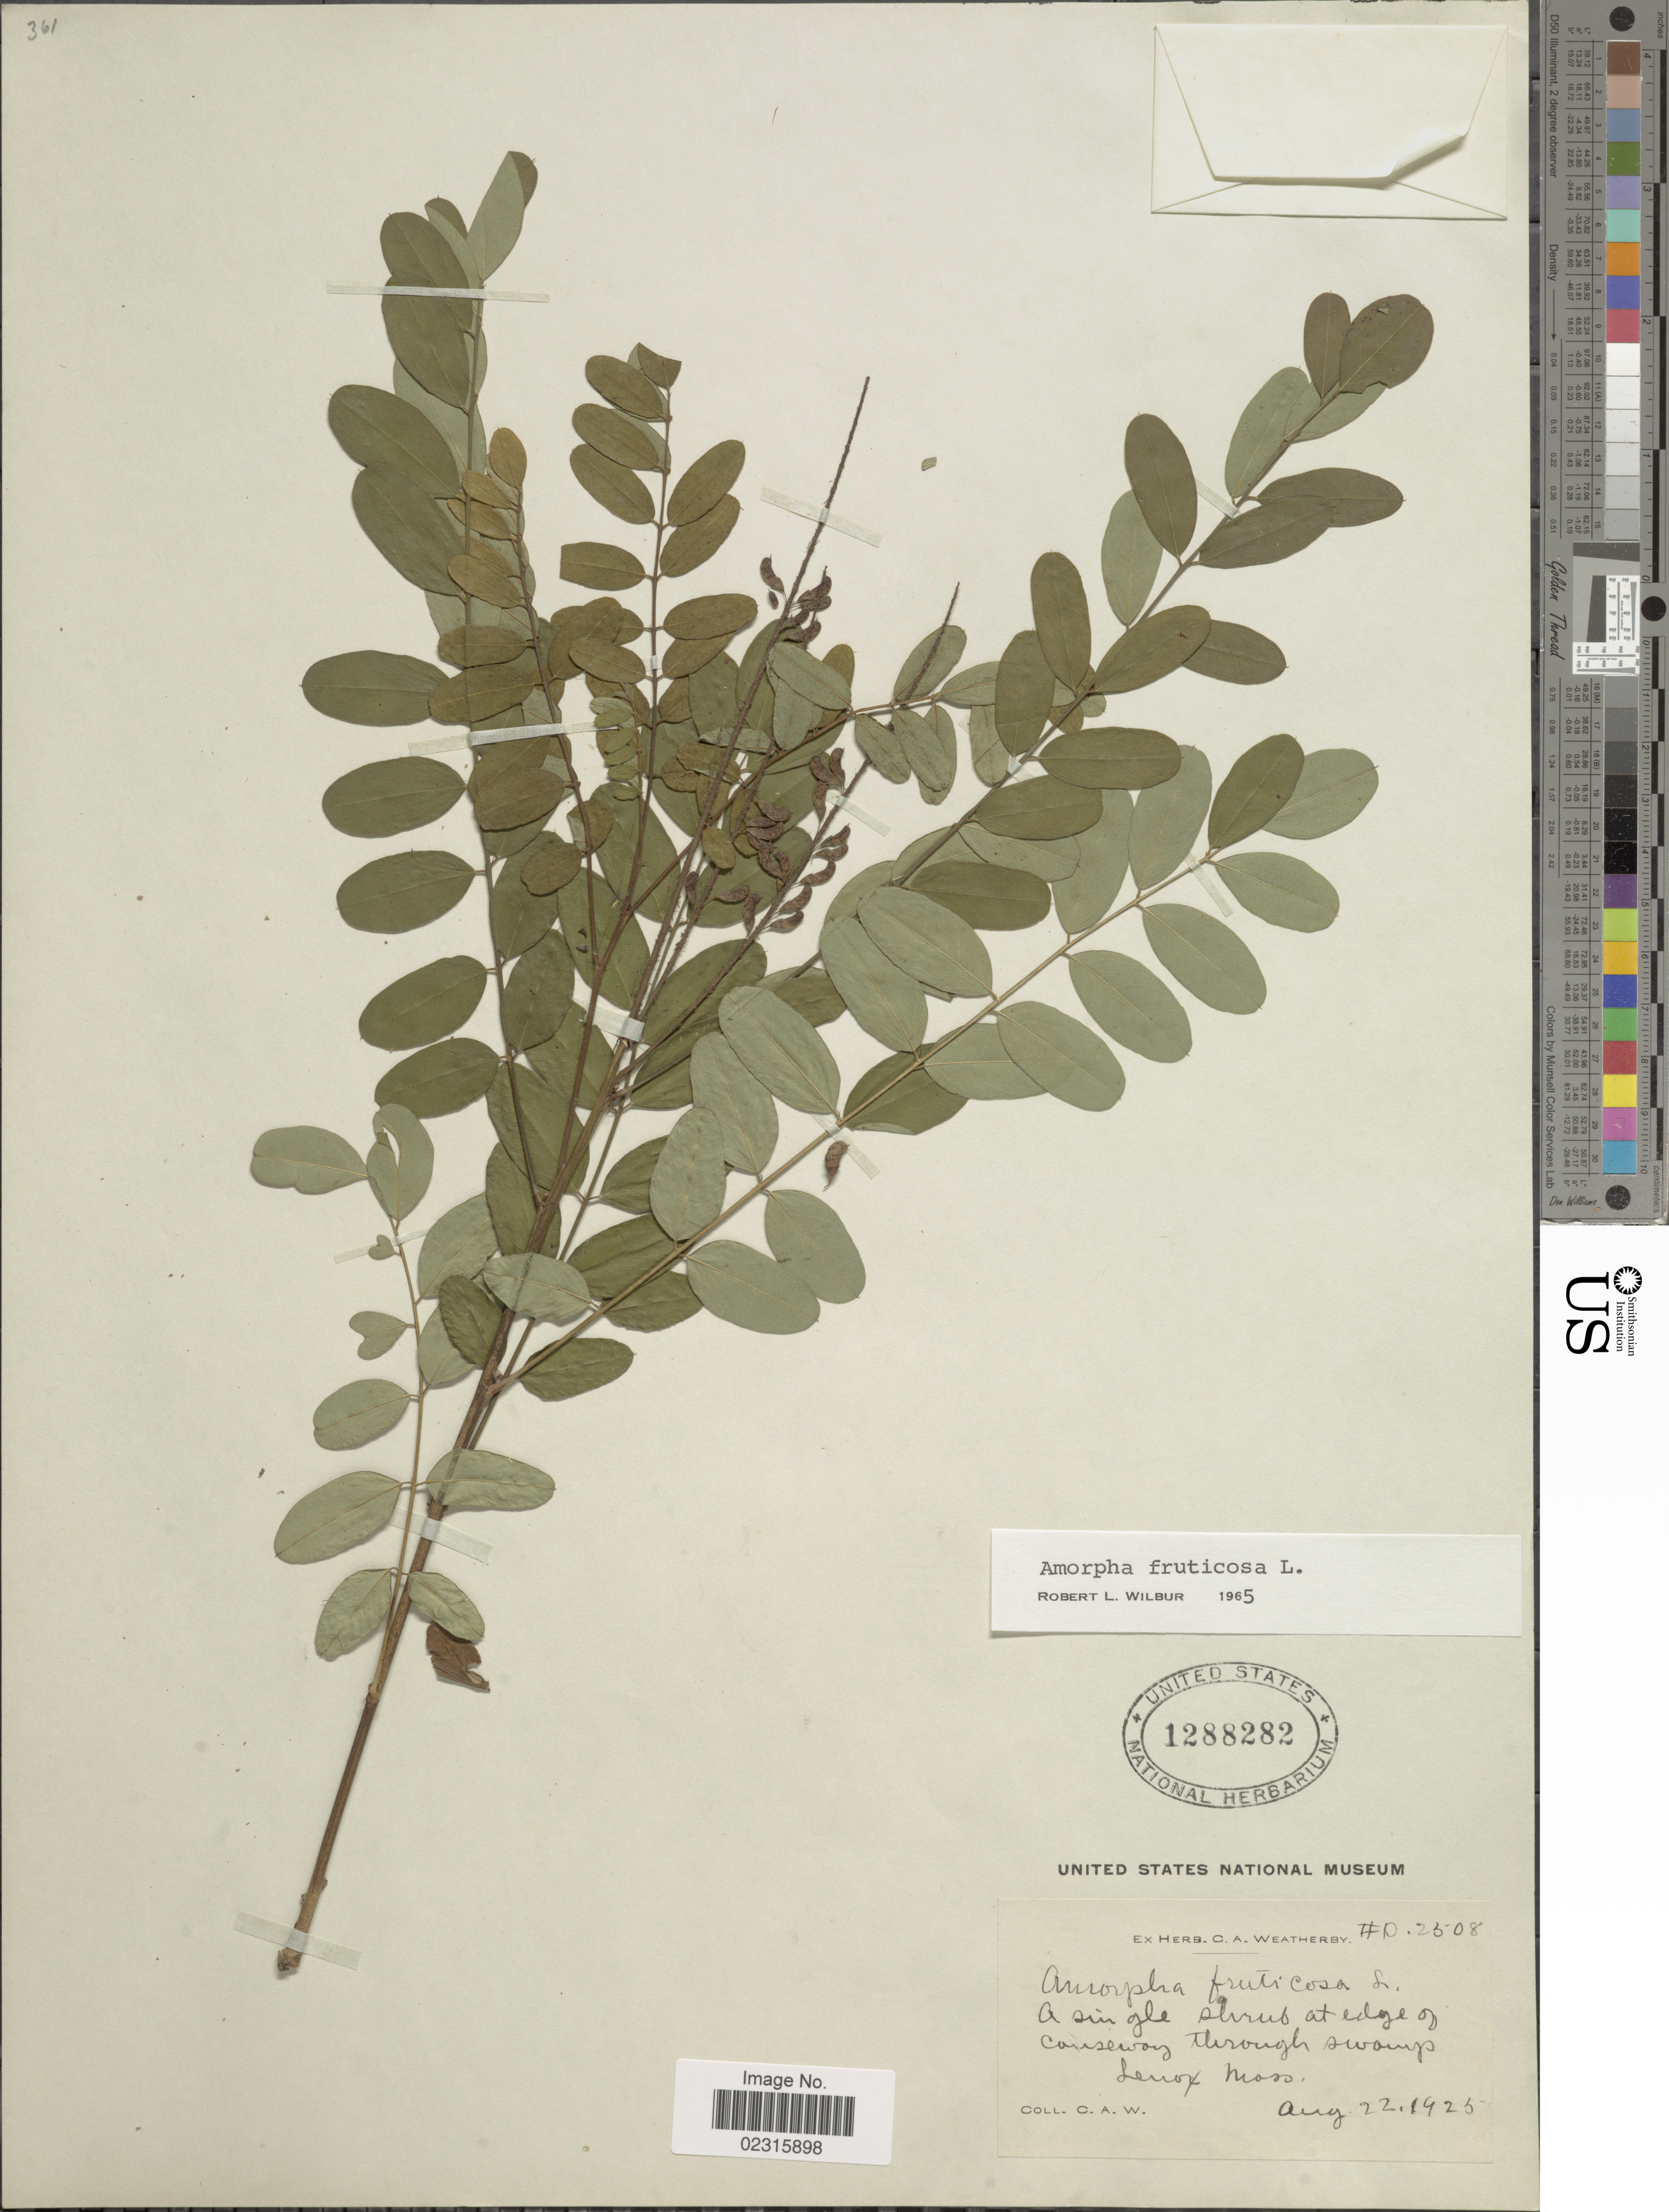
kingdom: Plantae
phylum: Tracheophyta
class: Magnoliopsida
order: Fabales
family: Fabaceae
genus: Amorpha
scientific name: Amorpha fruticosa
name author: L.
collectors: C. A. Weatherby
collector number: D2508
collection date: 1925-08-22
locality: Leuox Moss [interpreted]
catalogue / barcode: US 1288282